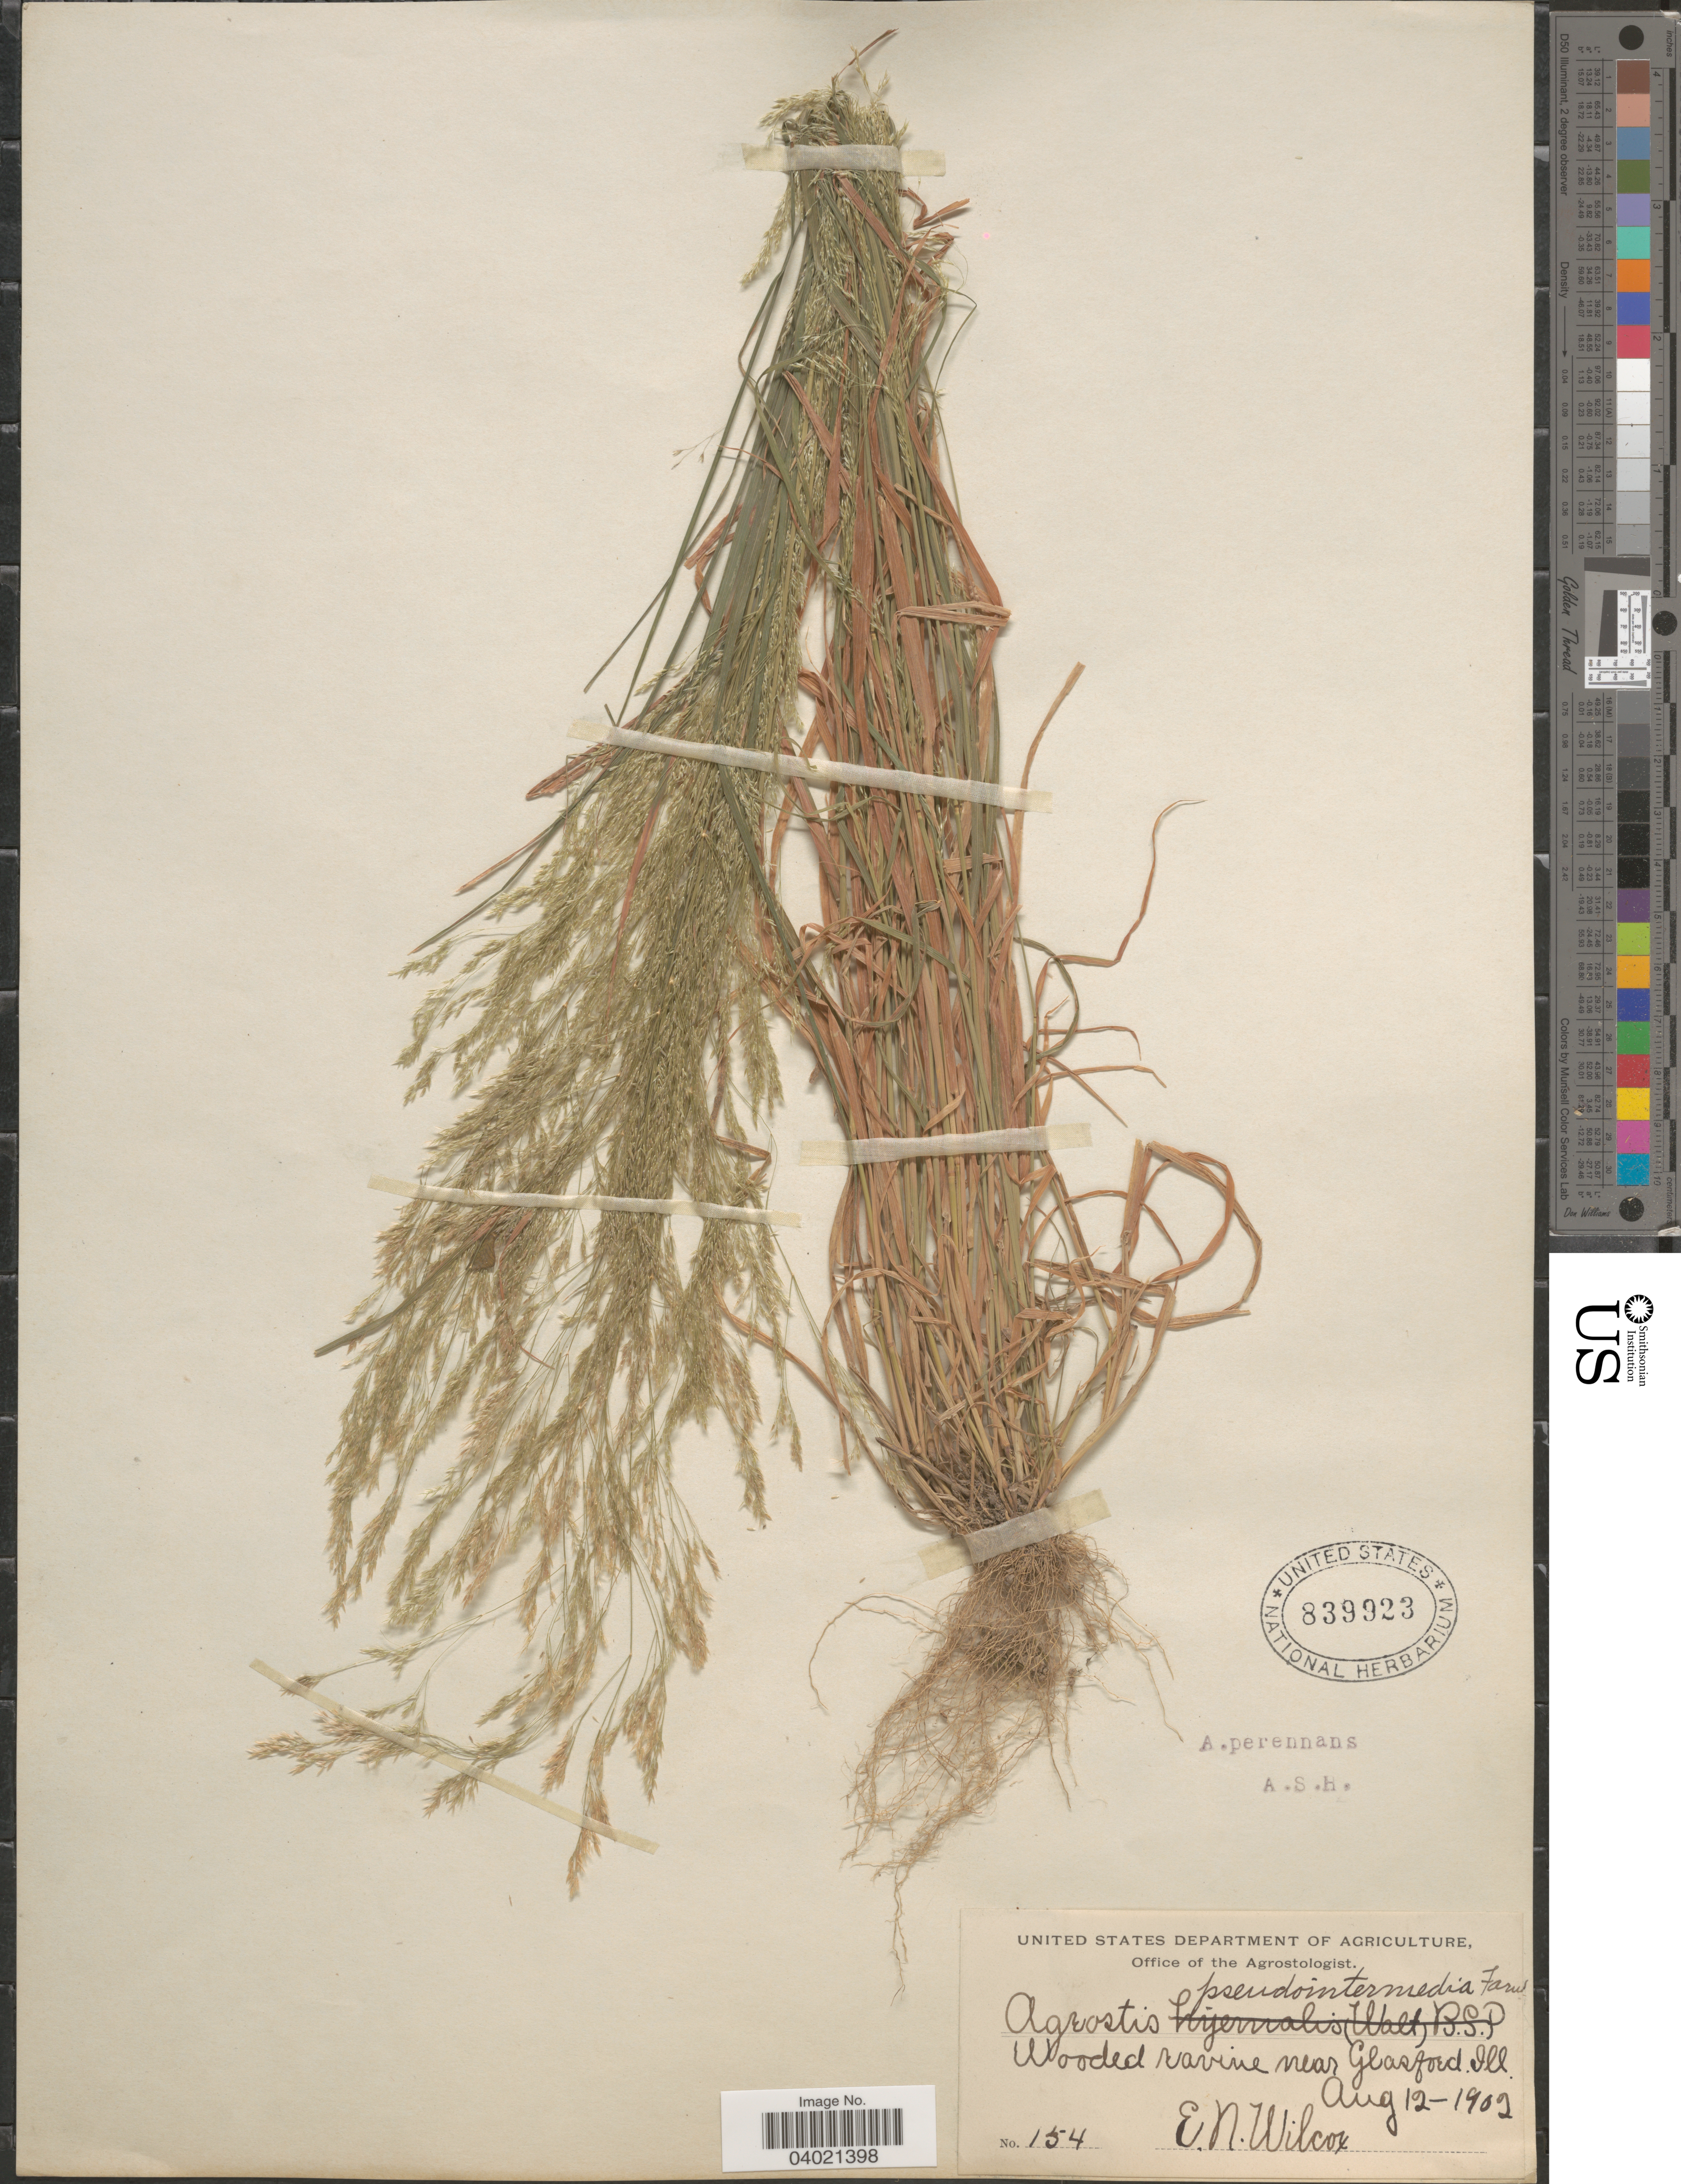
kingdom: Plantae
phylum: Tracheophyta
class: Liliopsida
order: Poales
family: Poaceae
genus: Agrostis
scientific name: Agrostis perennans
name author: (Walter) Tuck.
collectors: E. Wilcox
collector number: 154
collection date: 1902-08-12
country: United States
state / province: Illinois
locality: Wooded ravine near Glasford.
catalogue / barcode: US 839923